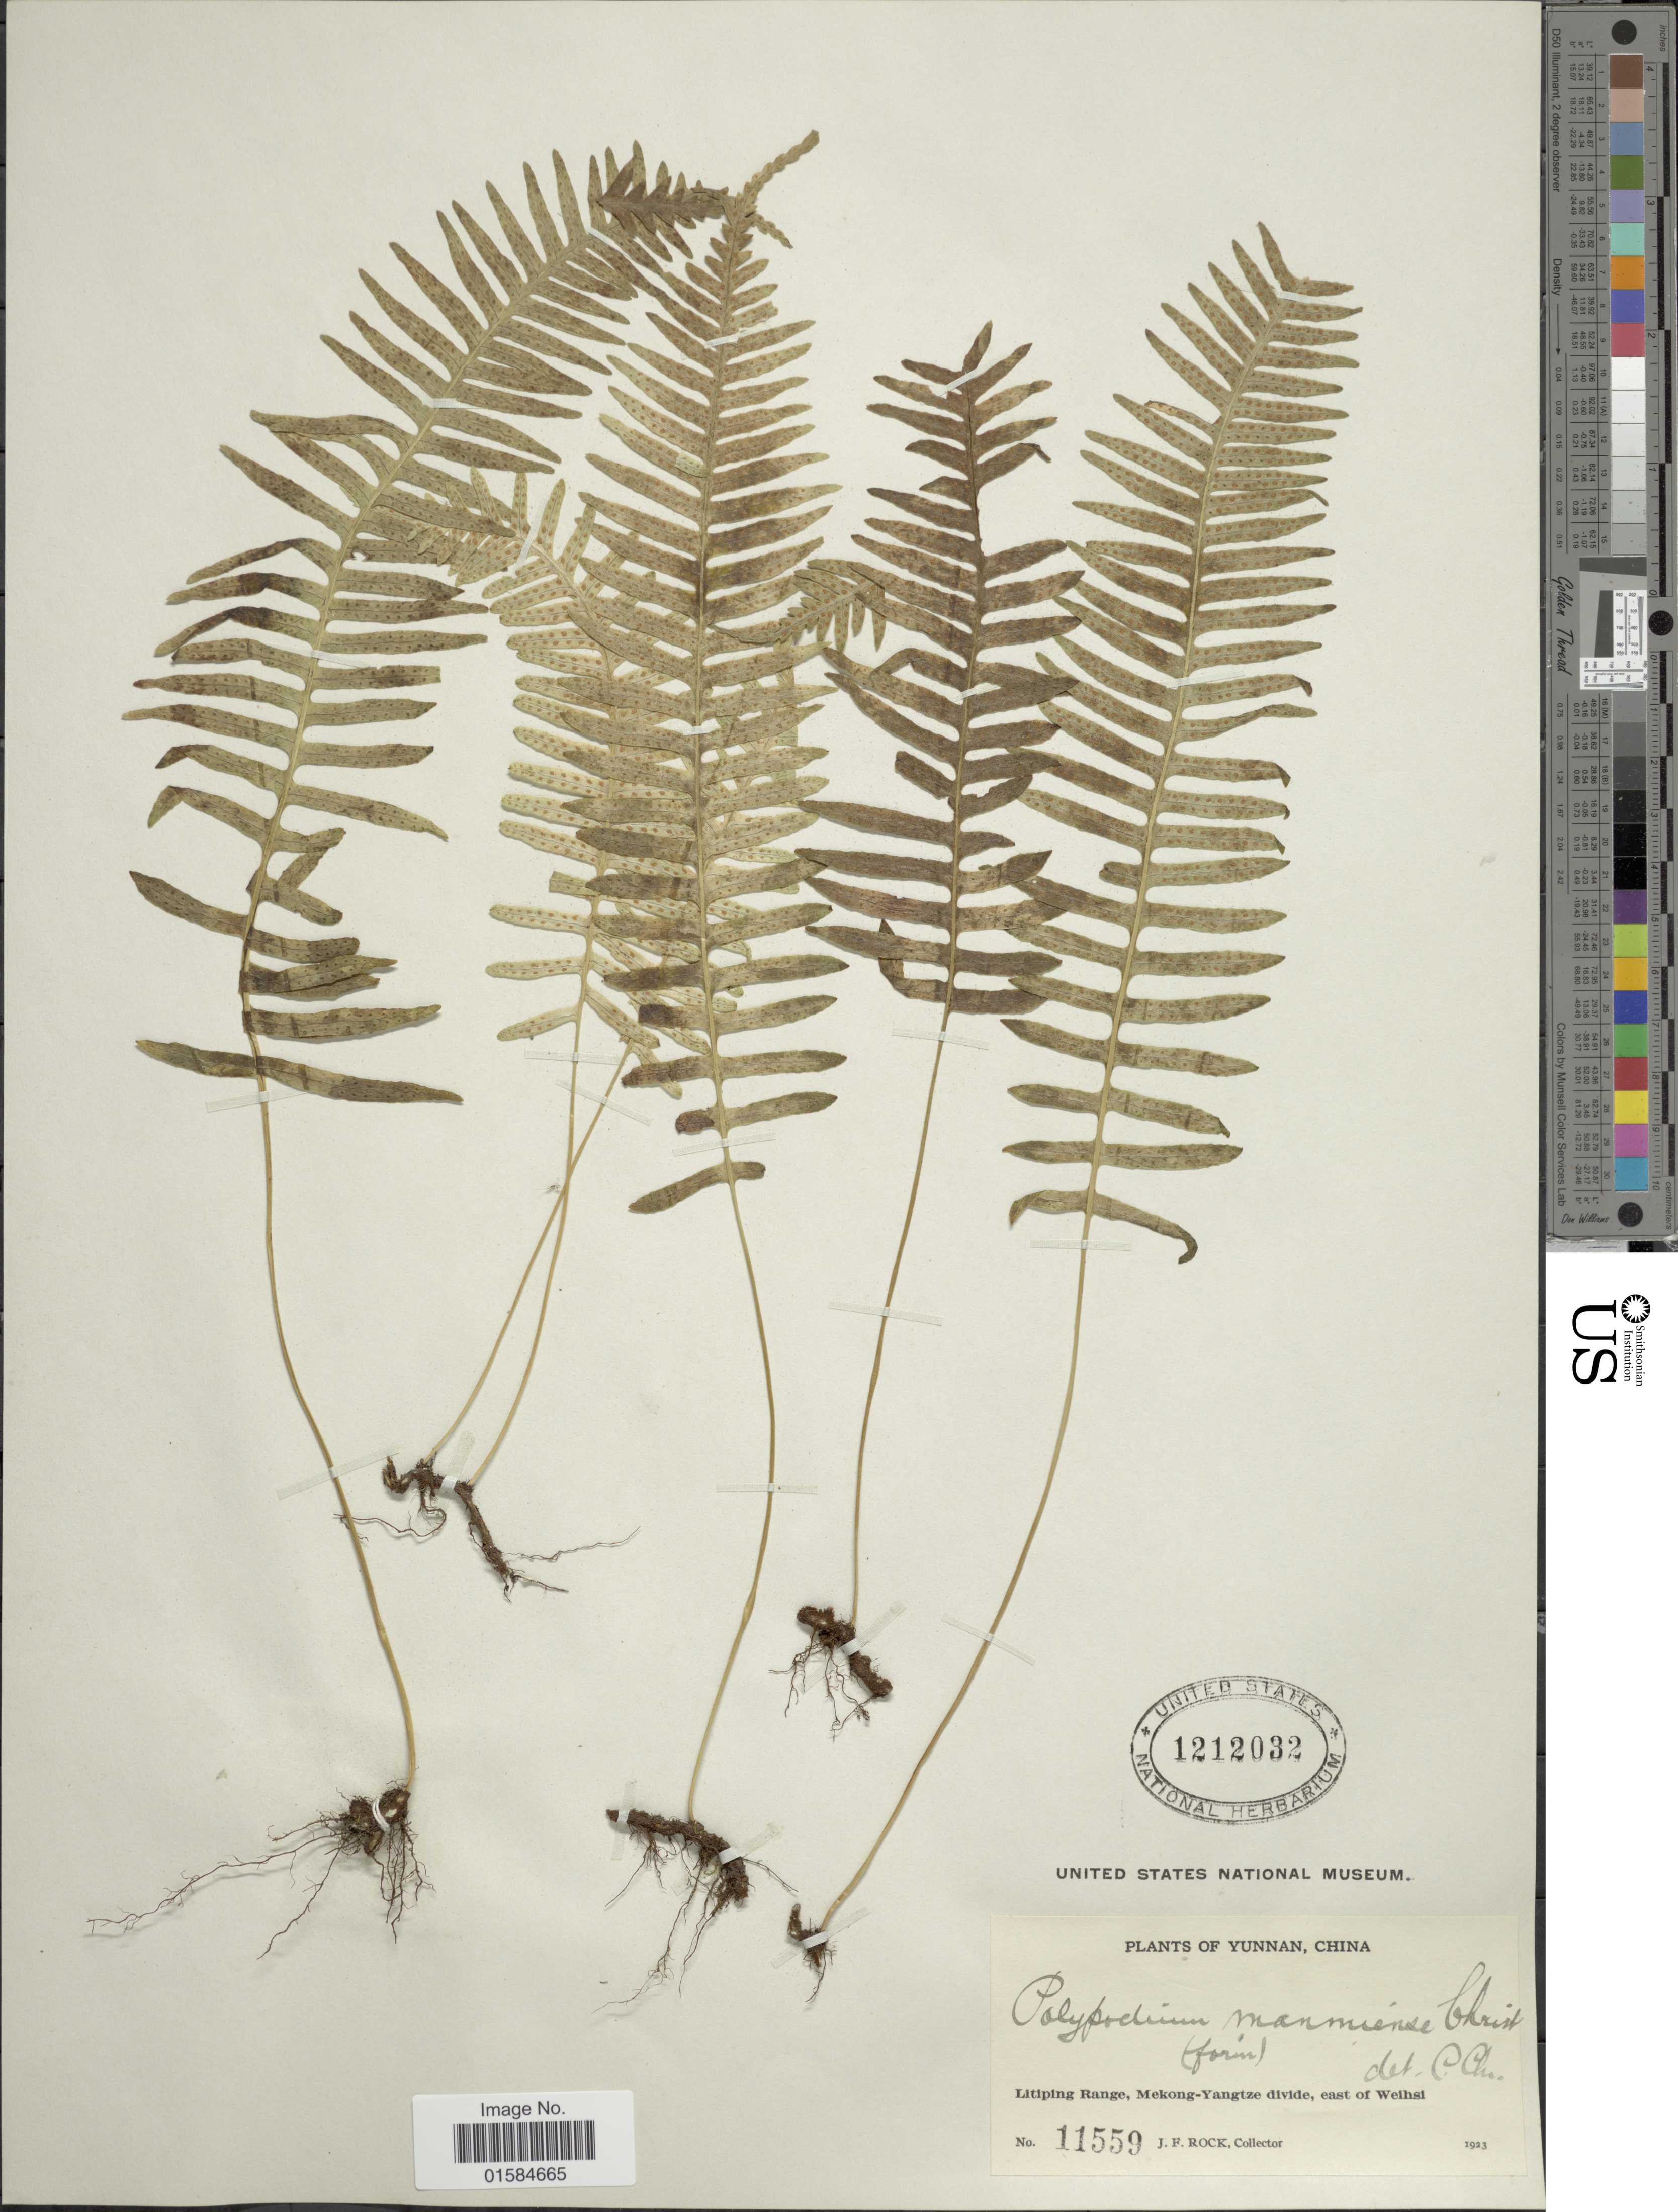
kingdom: Plantae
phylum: Tracheophyta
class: Polypodiopsida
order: Polypodiales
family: Polypodiaceae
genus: Goniophlebium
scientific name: Goniophlebium manmeiense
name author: (Christ) Rödl-Linder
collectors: J. Rock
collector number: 11559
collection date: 1923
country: China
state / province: Yunnan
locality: Litiping Range, Mekong-Yangtze divide, east of Weihsi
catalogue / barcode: US 1212032